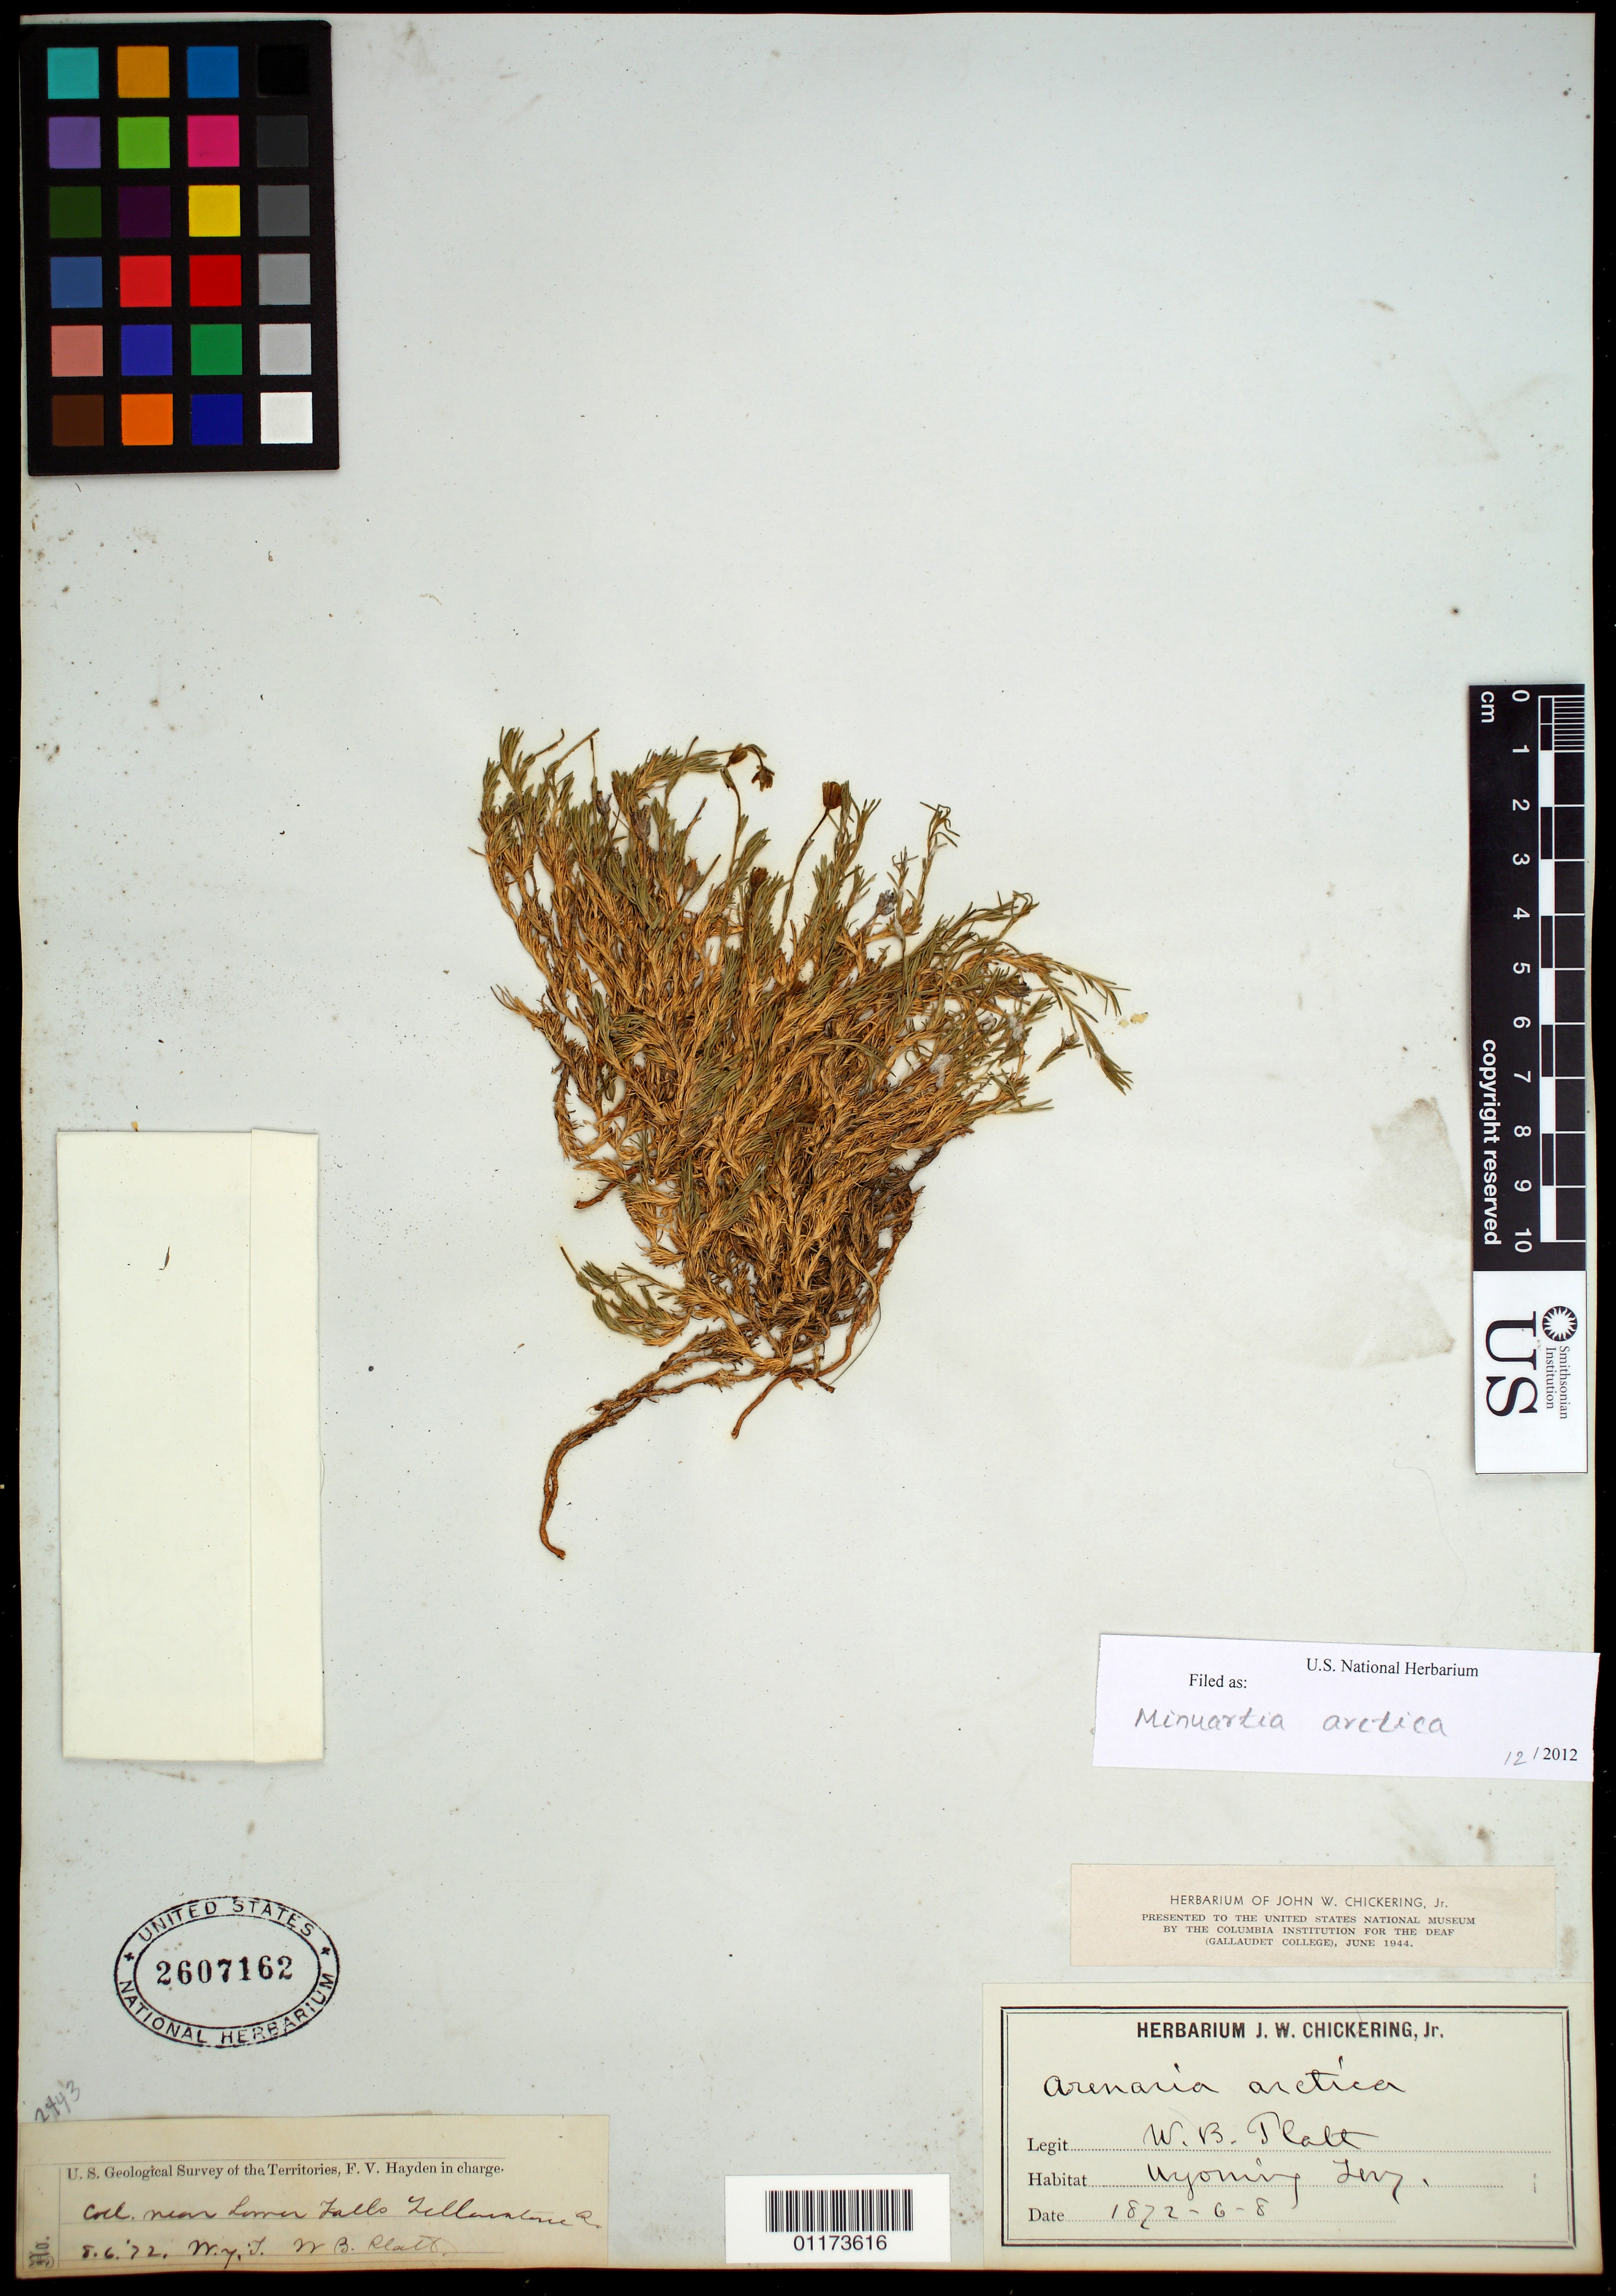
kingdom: Plantae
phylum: Tracheophyta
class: Magnoliopsida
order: Caryophyllales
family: Caryophyllaceae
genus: Cherleria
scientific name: Cherleria obtusiloba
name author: (Rydb.) A.J. Moore & Dillenb.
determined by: Strong, M. T., (US), Smithsonian Institution - National Museum of Natural History (UNITED STATES)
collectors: W. B. Platt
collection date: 1872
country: United States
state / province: Wyoming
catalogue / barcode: US 2607162